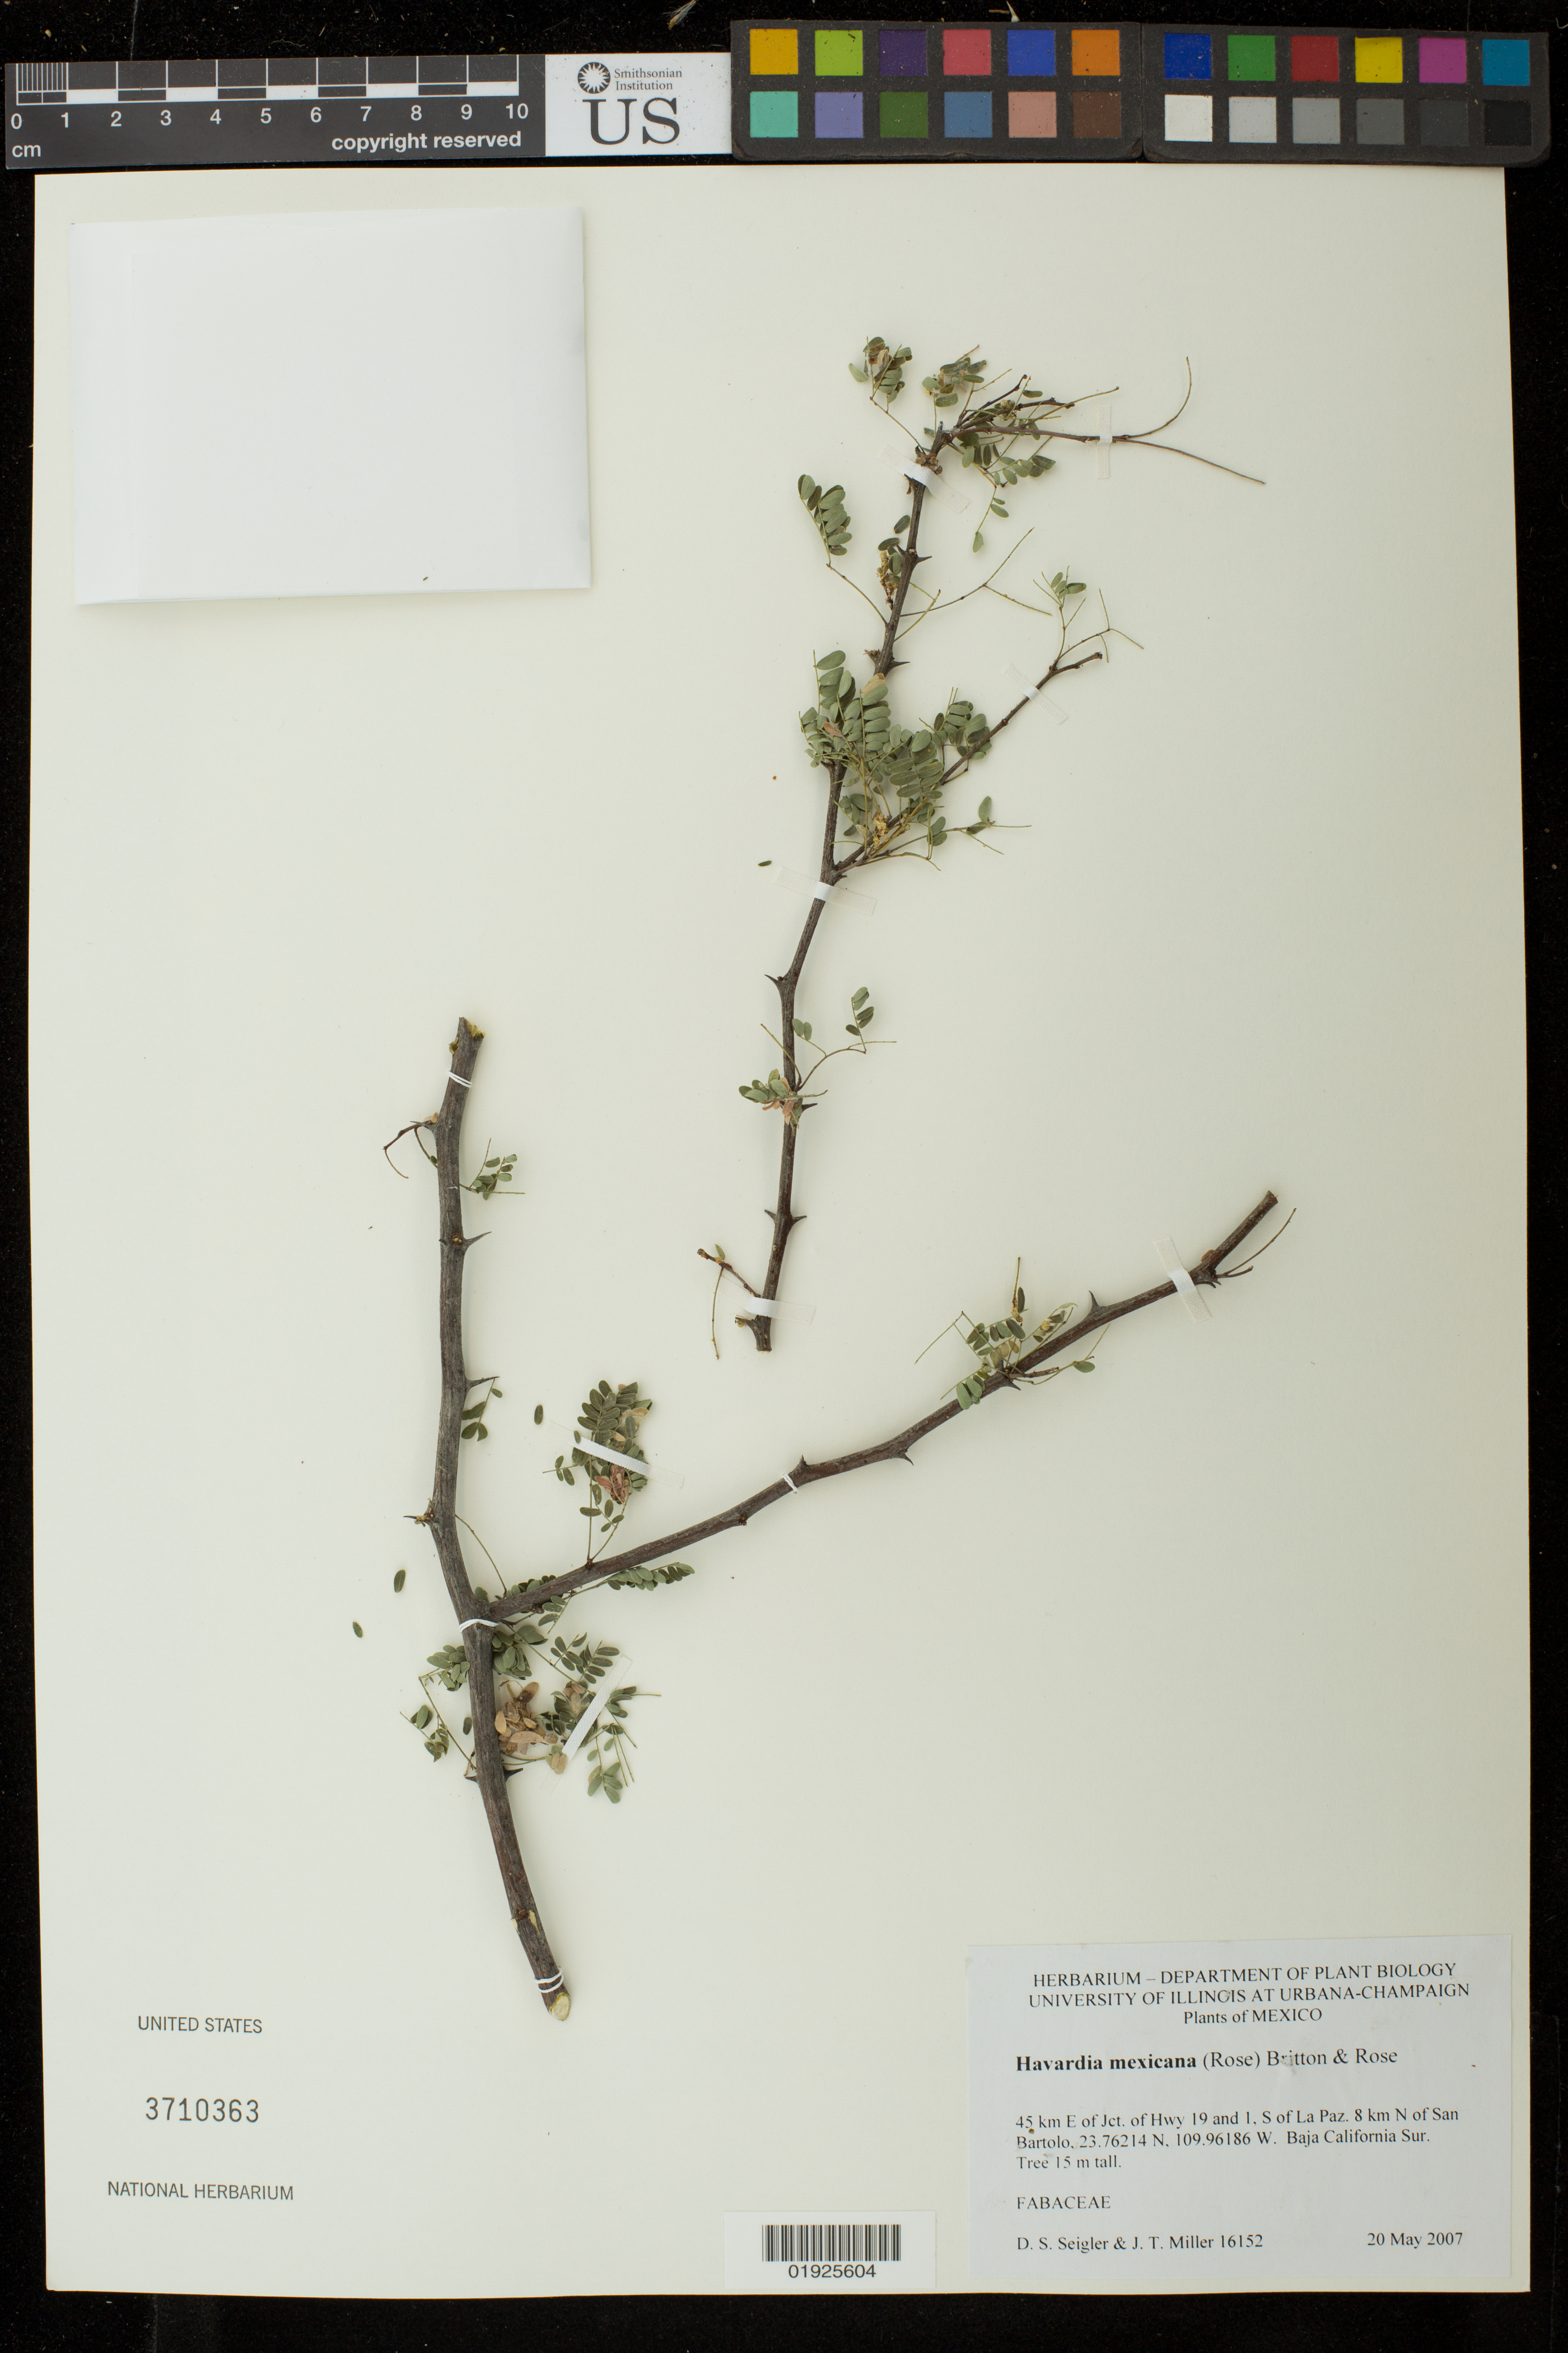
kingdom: Plantae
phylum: Tracheophyta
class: Magnoliopsida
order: Fabales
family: Fabaceae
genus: Havardia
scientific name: Havardia mexicana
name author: (Rose) Britton & Rose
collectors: D. S. Seigler & J. T. Miller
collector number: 16152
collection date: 2007-05-20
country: Mexico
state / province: Baja California Sur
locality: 45 km E of jct. of Hwy 19 and 1, S of La Paz, 8 km N of San Bartolo.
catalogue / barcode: US 3710363